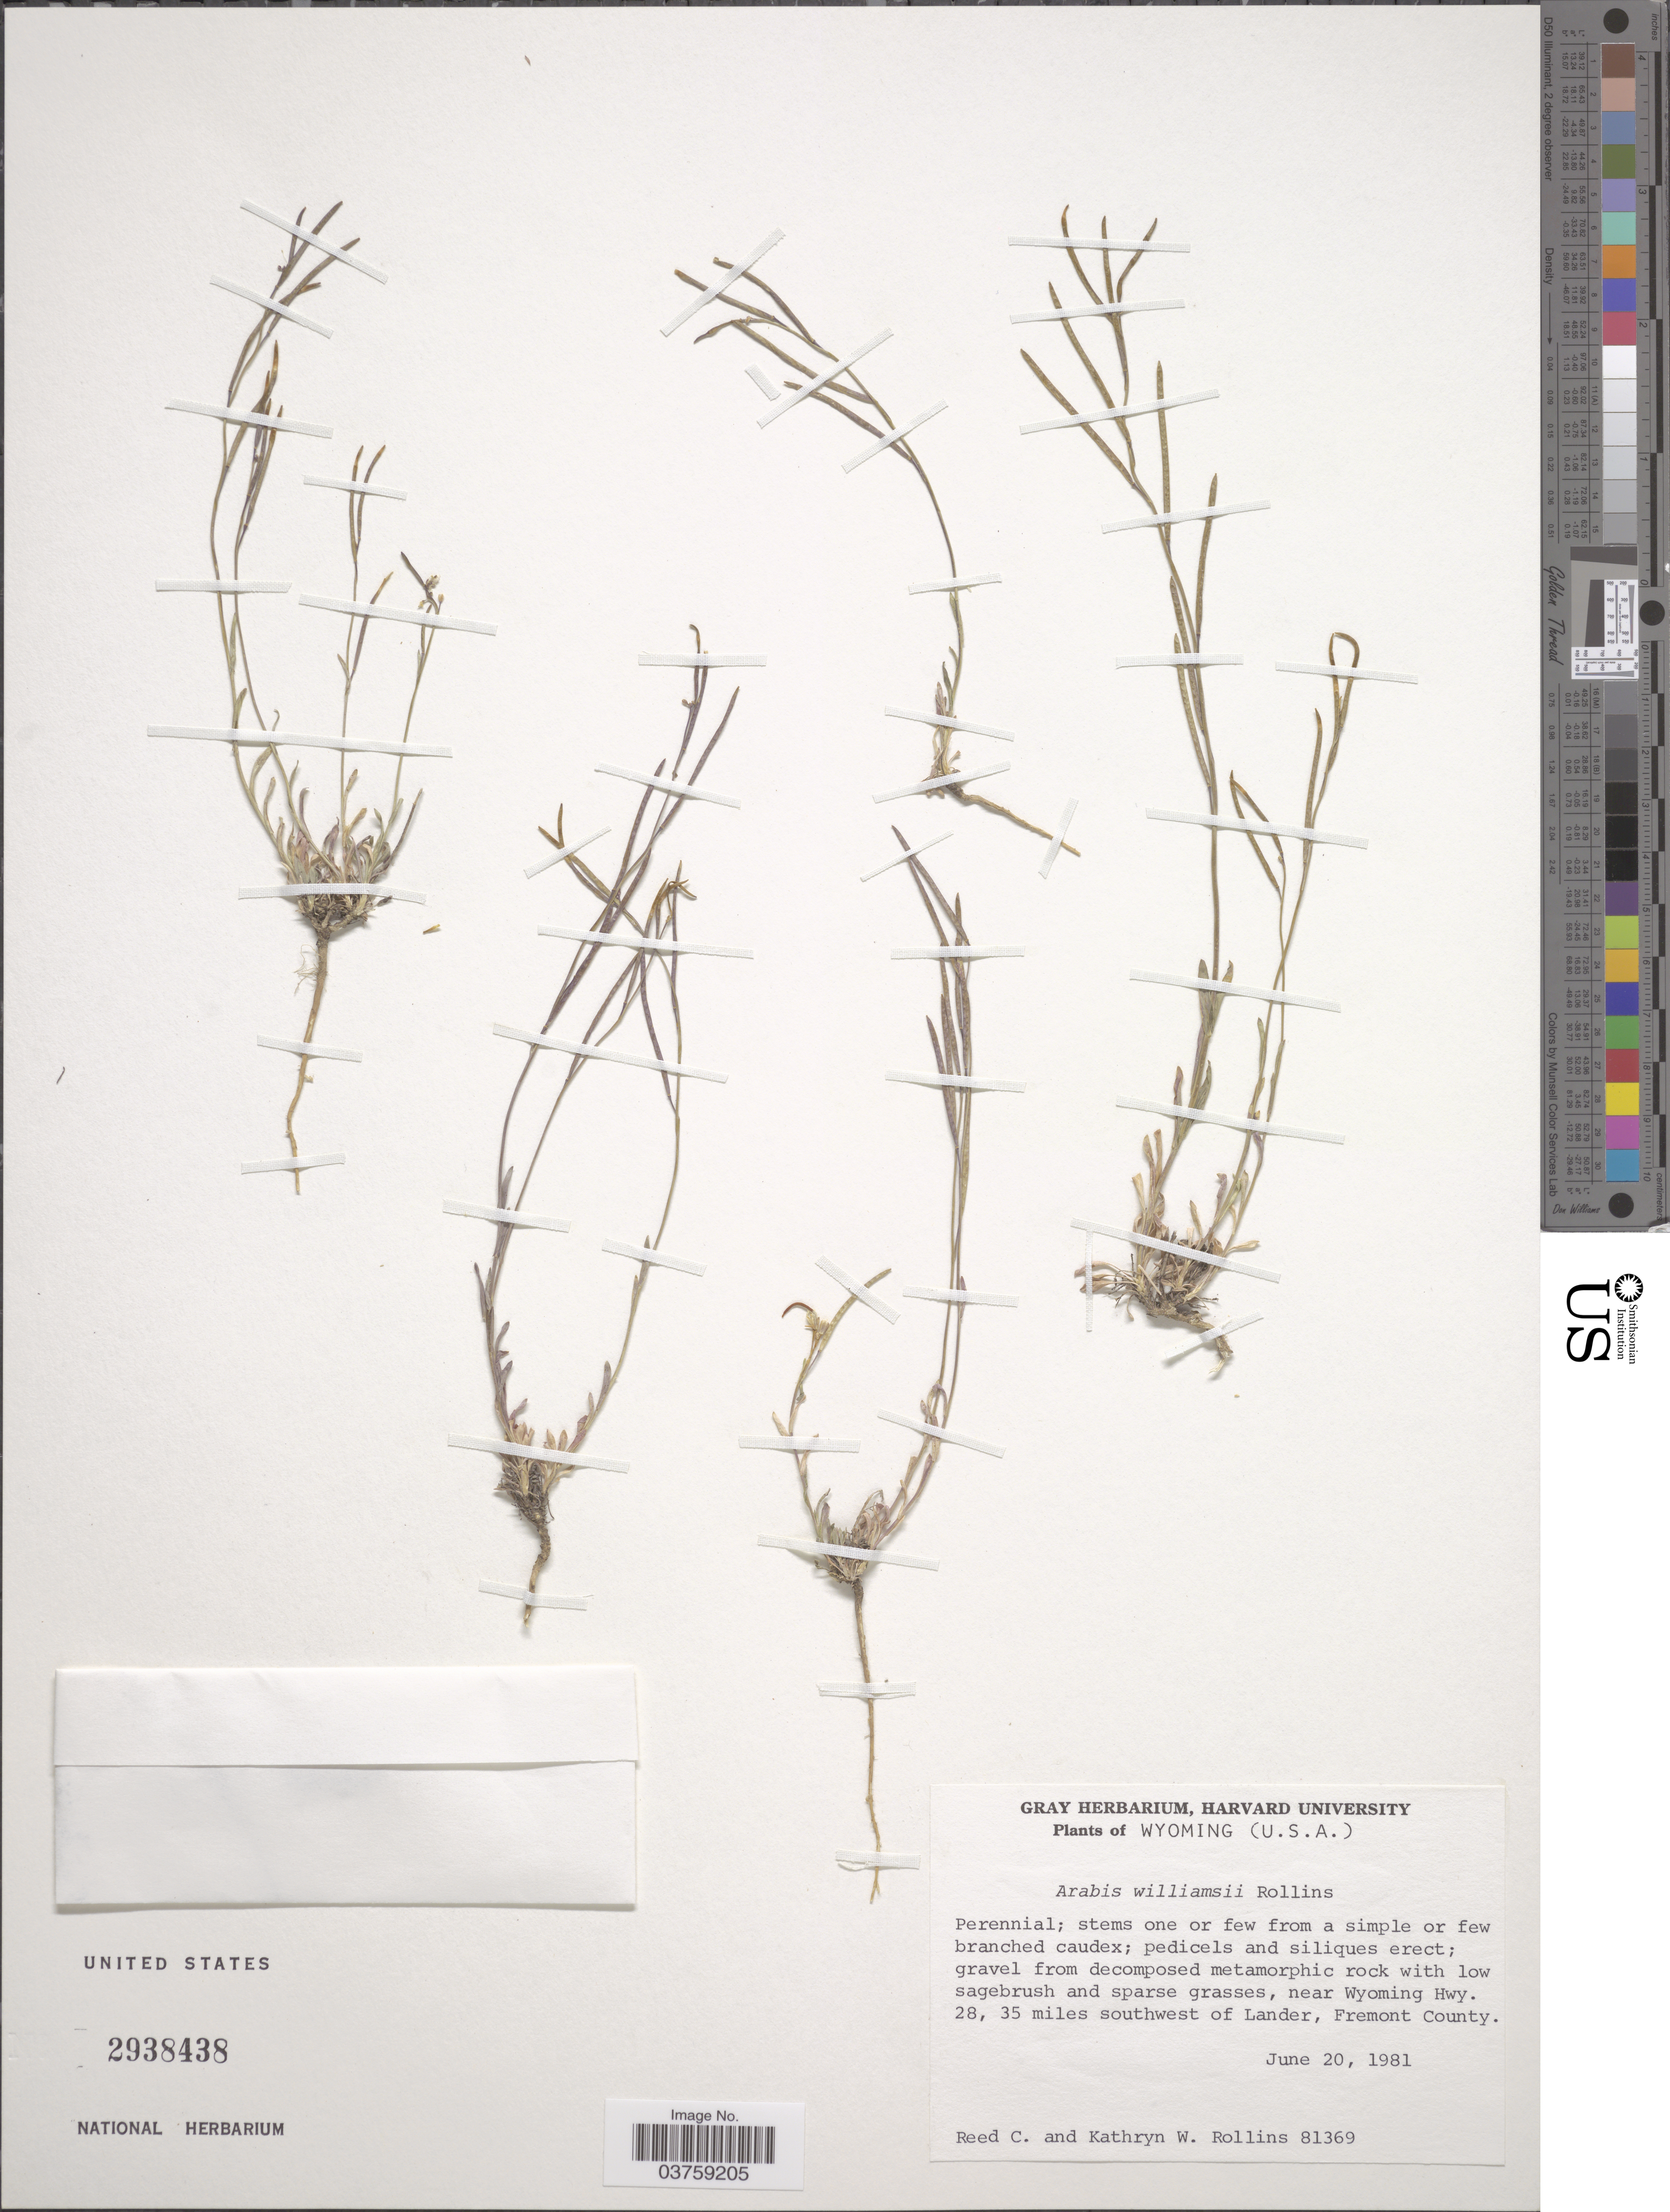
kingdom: Plantae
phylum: Tracheophyta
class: Magnoliopsida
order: Brassicales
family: Brassicaceae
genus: Boechera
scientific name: Boechera williamsii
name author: (Rollins) Dorn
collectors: R. C. Rollins & K. W. Rollins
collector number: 81369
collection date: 1981-06-20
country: United States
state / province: Wyoming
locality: Near Wyoming Hwy. 28, 35 miles southwest of Lander, Fremont County.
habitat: gravel from decomposed metamorphic rock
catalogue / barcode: US 2938438